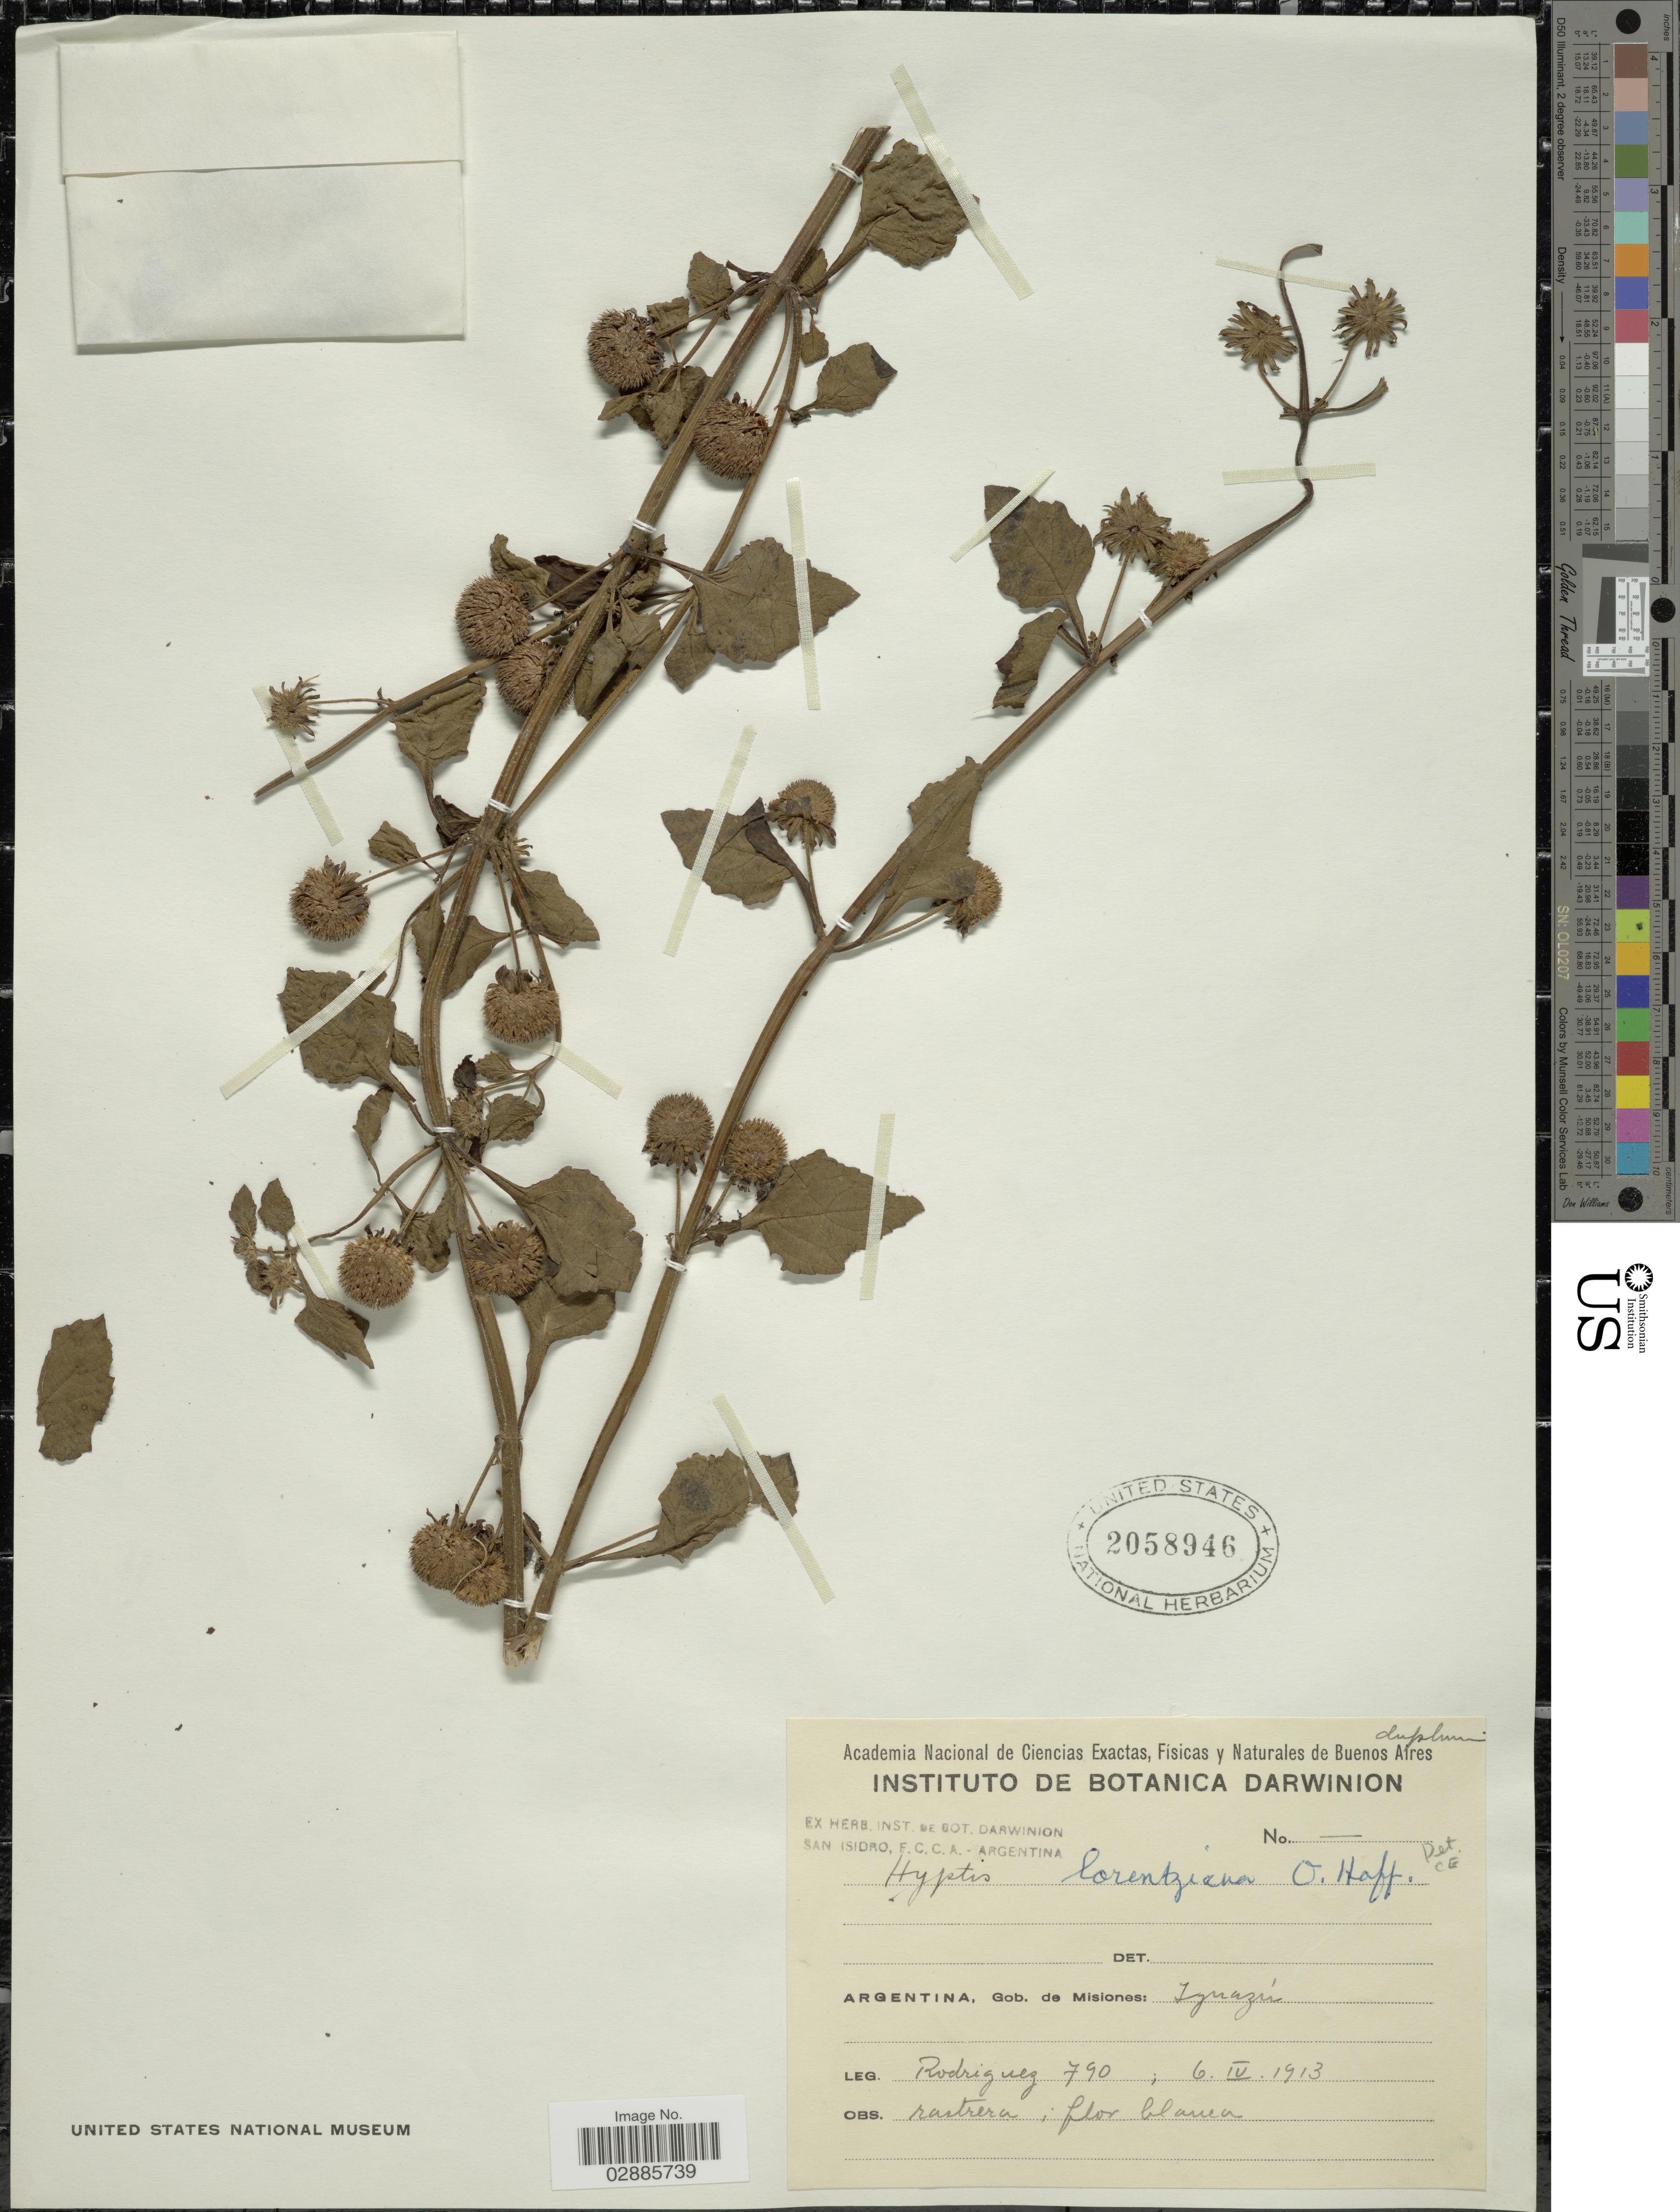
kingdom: Plantae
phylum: Tracheophyta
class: Magnoliopsida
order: Lamiales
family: Lamiaceae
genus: Hyptis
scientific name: Hyptis lorentziana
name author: O. Hoffm.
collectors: Rodriguez, --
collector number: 790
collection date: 1913-04-06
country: Argentina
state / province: Misiones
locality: Gob.de Misiones: Iguazú.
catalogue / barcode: US 2058946